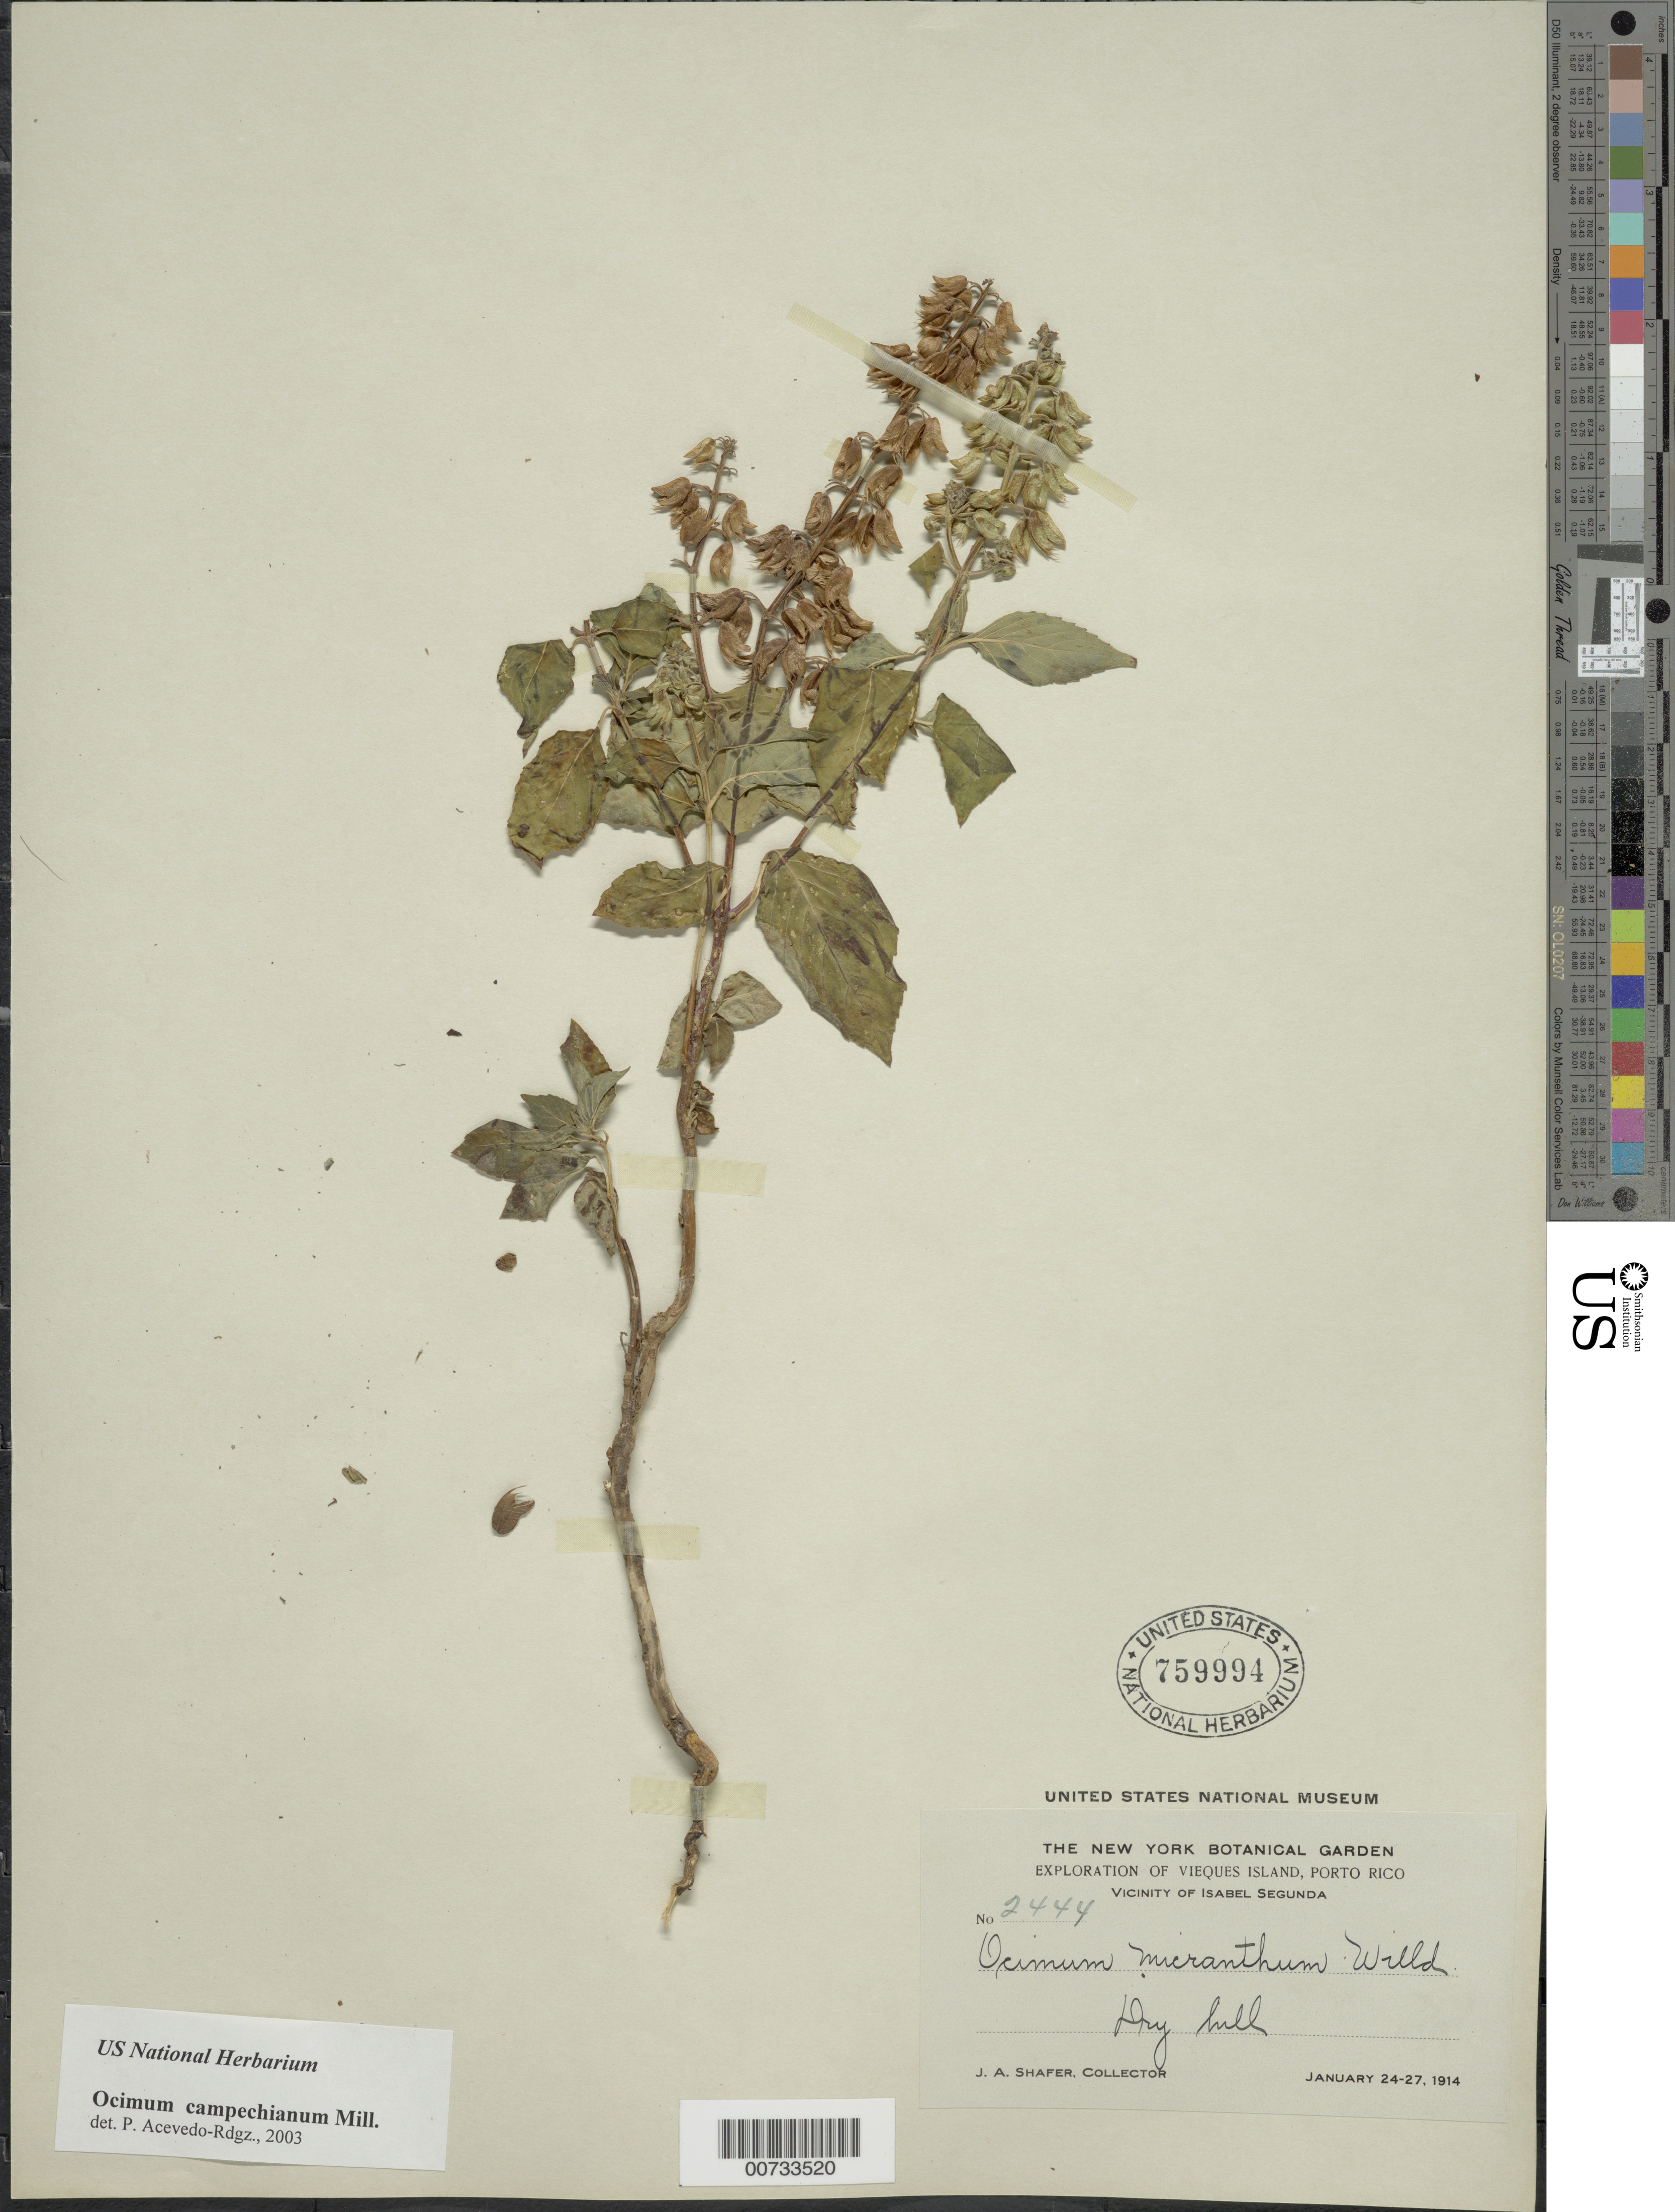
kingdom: Plantae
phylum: Tracheophyta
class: Magnoliopsida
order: Lamiales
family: Lamiaceae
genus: Ocimum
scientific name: Ocimum campechianum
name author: Mill.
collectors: J. A. Shafer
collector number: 2444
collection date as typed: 24 Jan 1914 to 27 Jan 1914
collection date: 1914-01-24/1914-01-27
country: Puerto Rico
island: Vieques I.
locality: Isabel Segunda, vic of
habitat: Dry hill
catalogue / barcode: US 759994